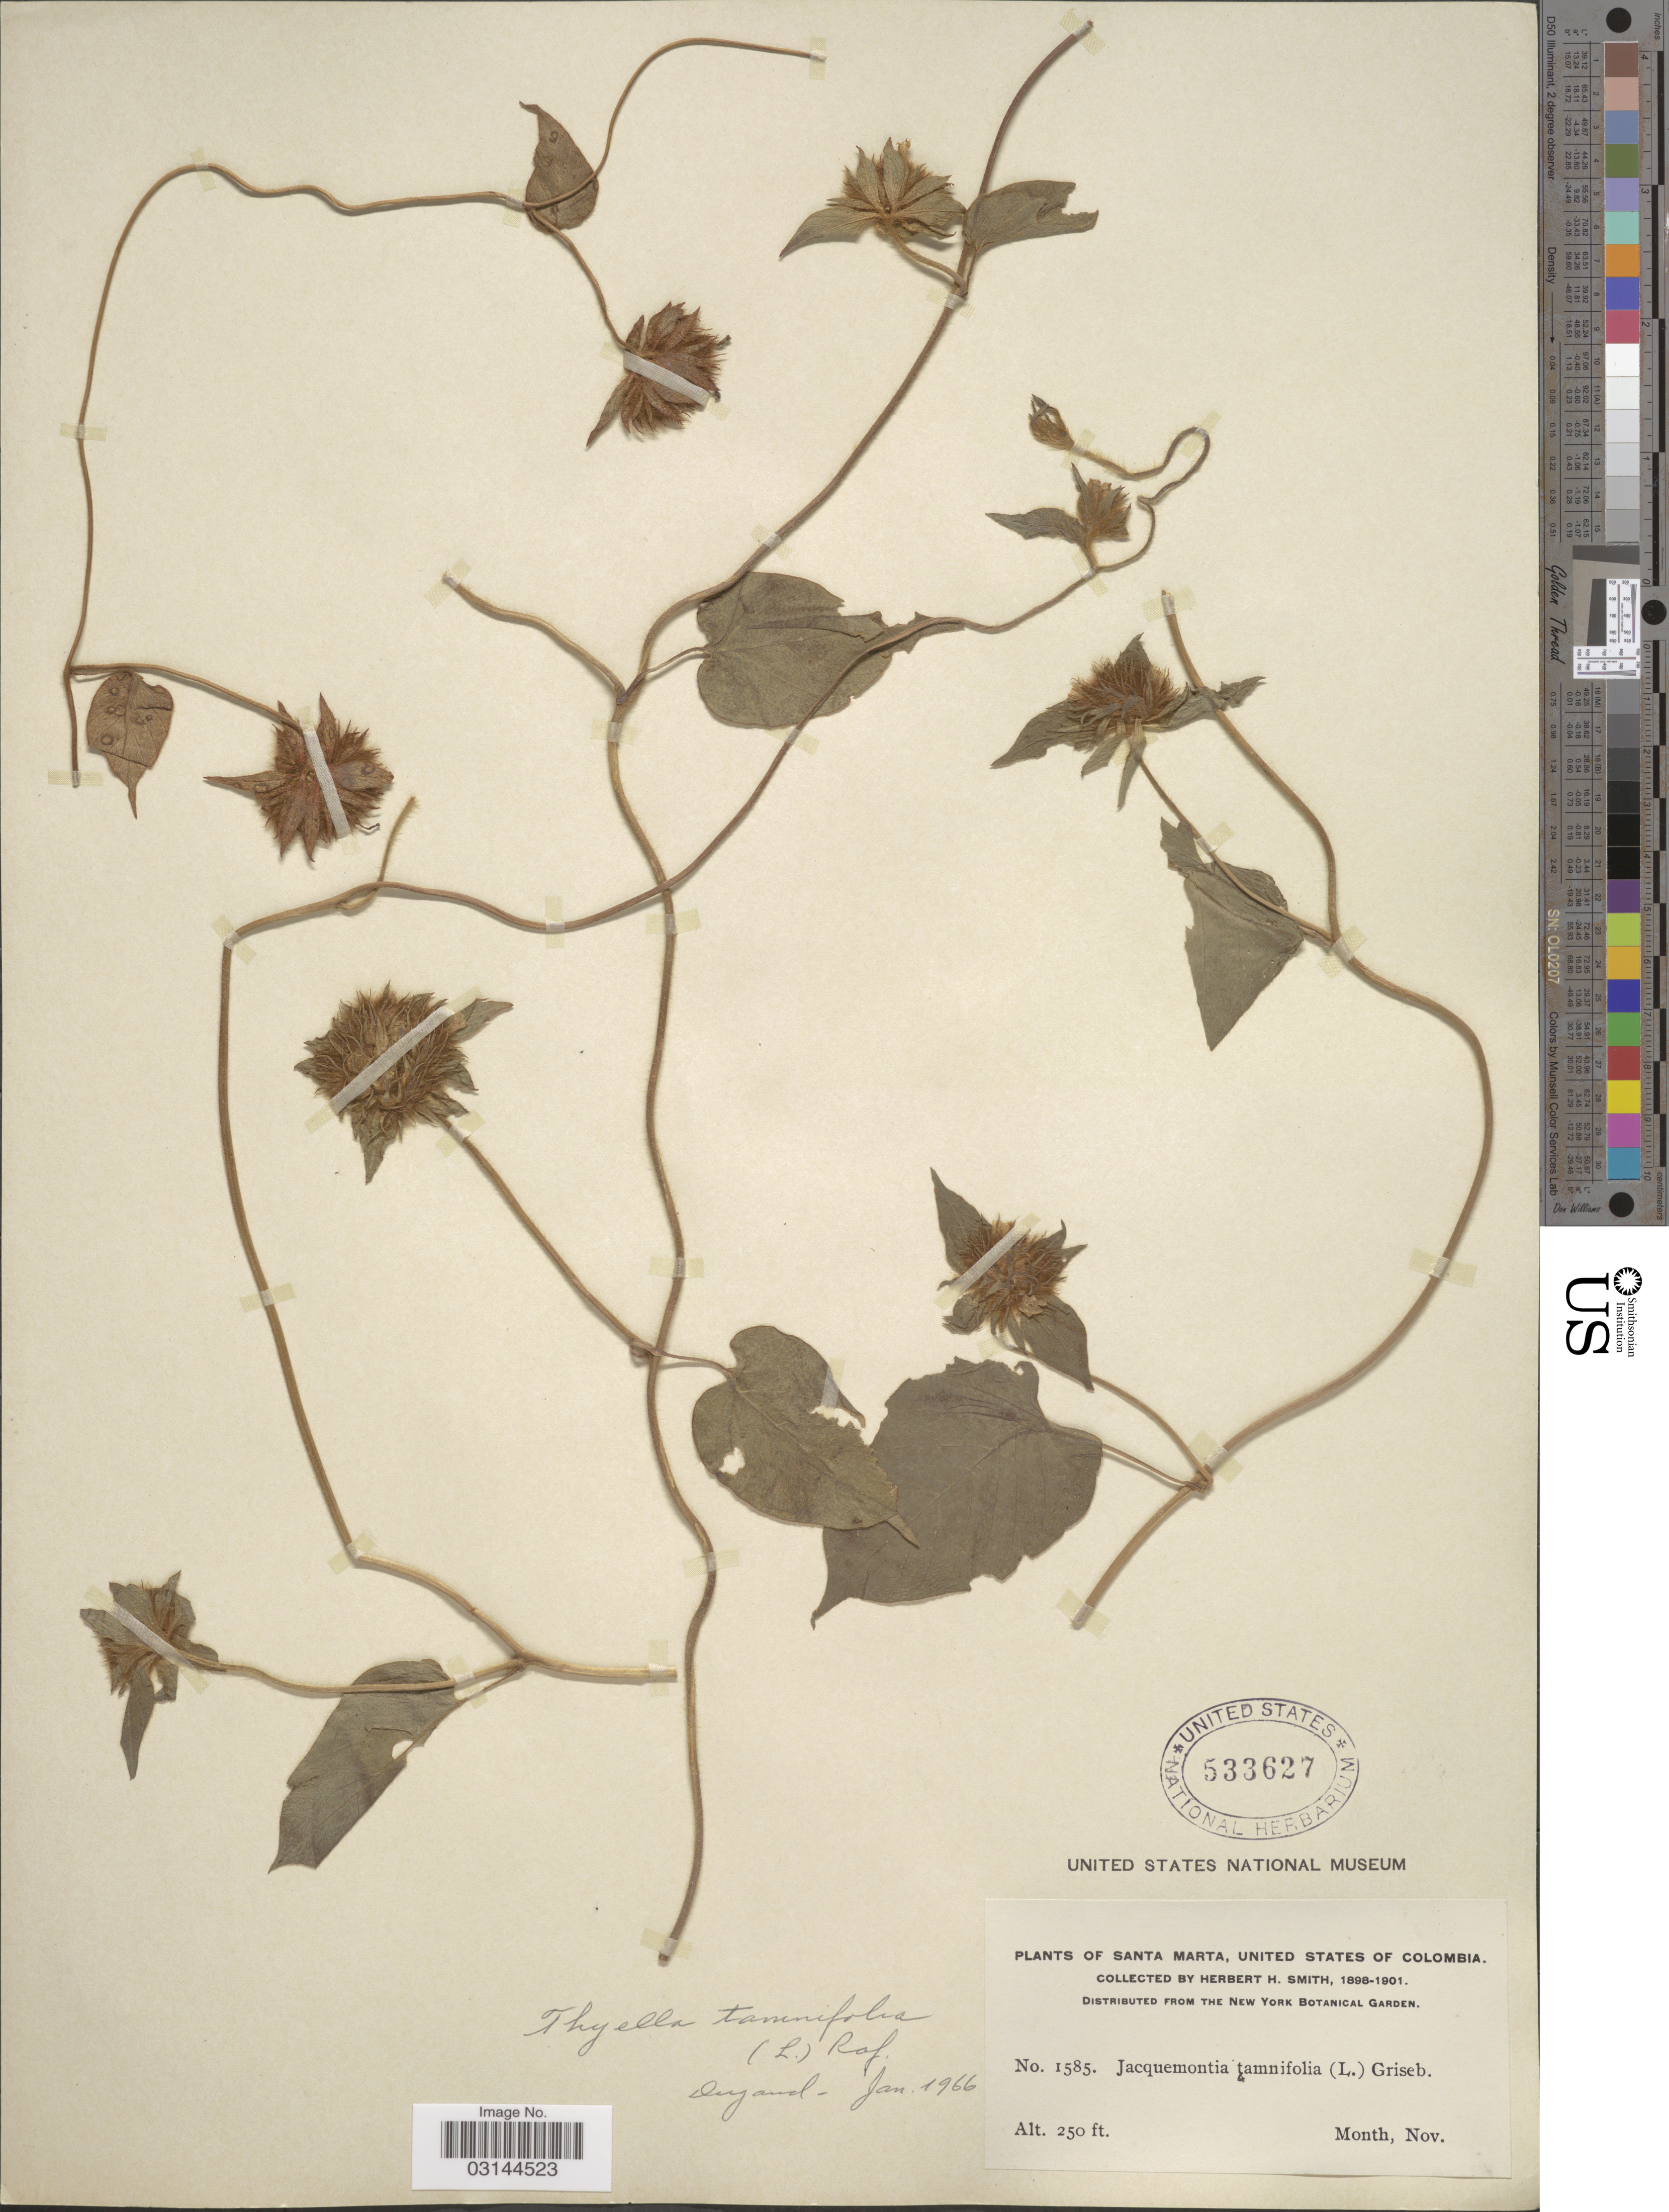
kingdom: Plantae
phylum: Tracheophyta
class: Magnoliopsida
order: Solanales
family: Convolvulaceae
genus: Jacquemontia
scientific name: Jacquemontia tamnifolia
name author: (L.) Griseb.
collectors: Herbert H. Smith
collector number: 1585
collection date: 1898-11/1901-11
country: Colombia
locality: Santa Marta, United States of Colombia.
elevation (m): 76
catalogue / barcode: US 533627